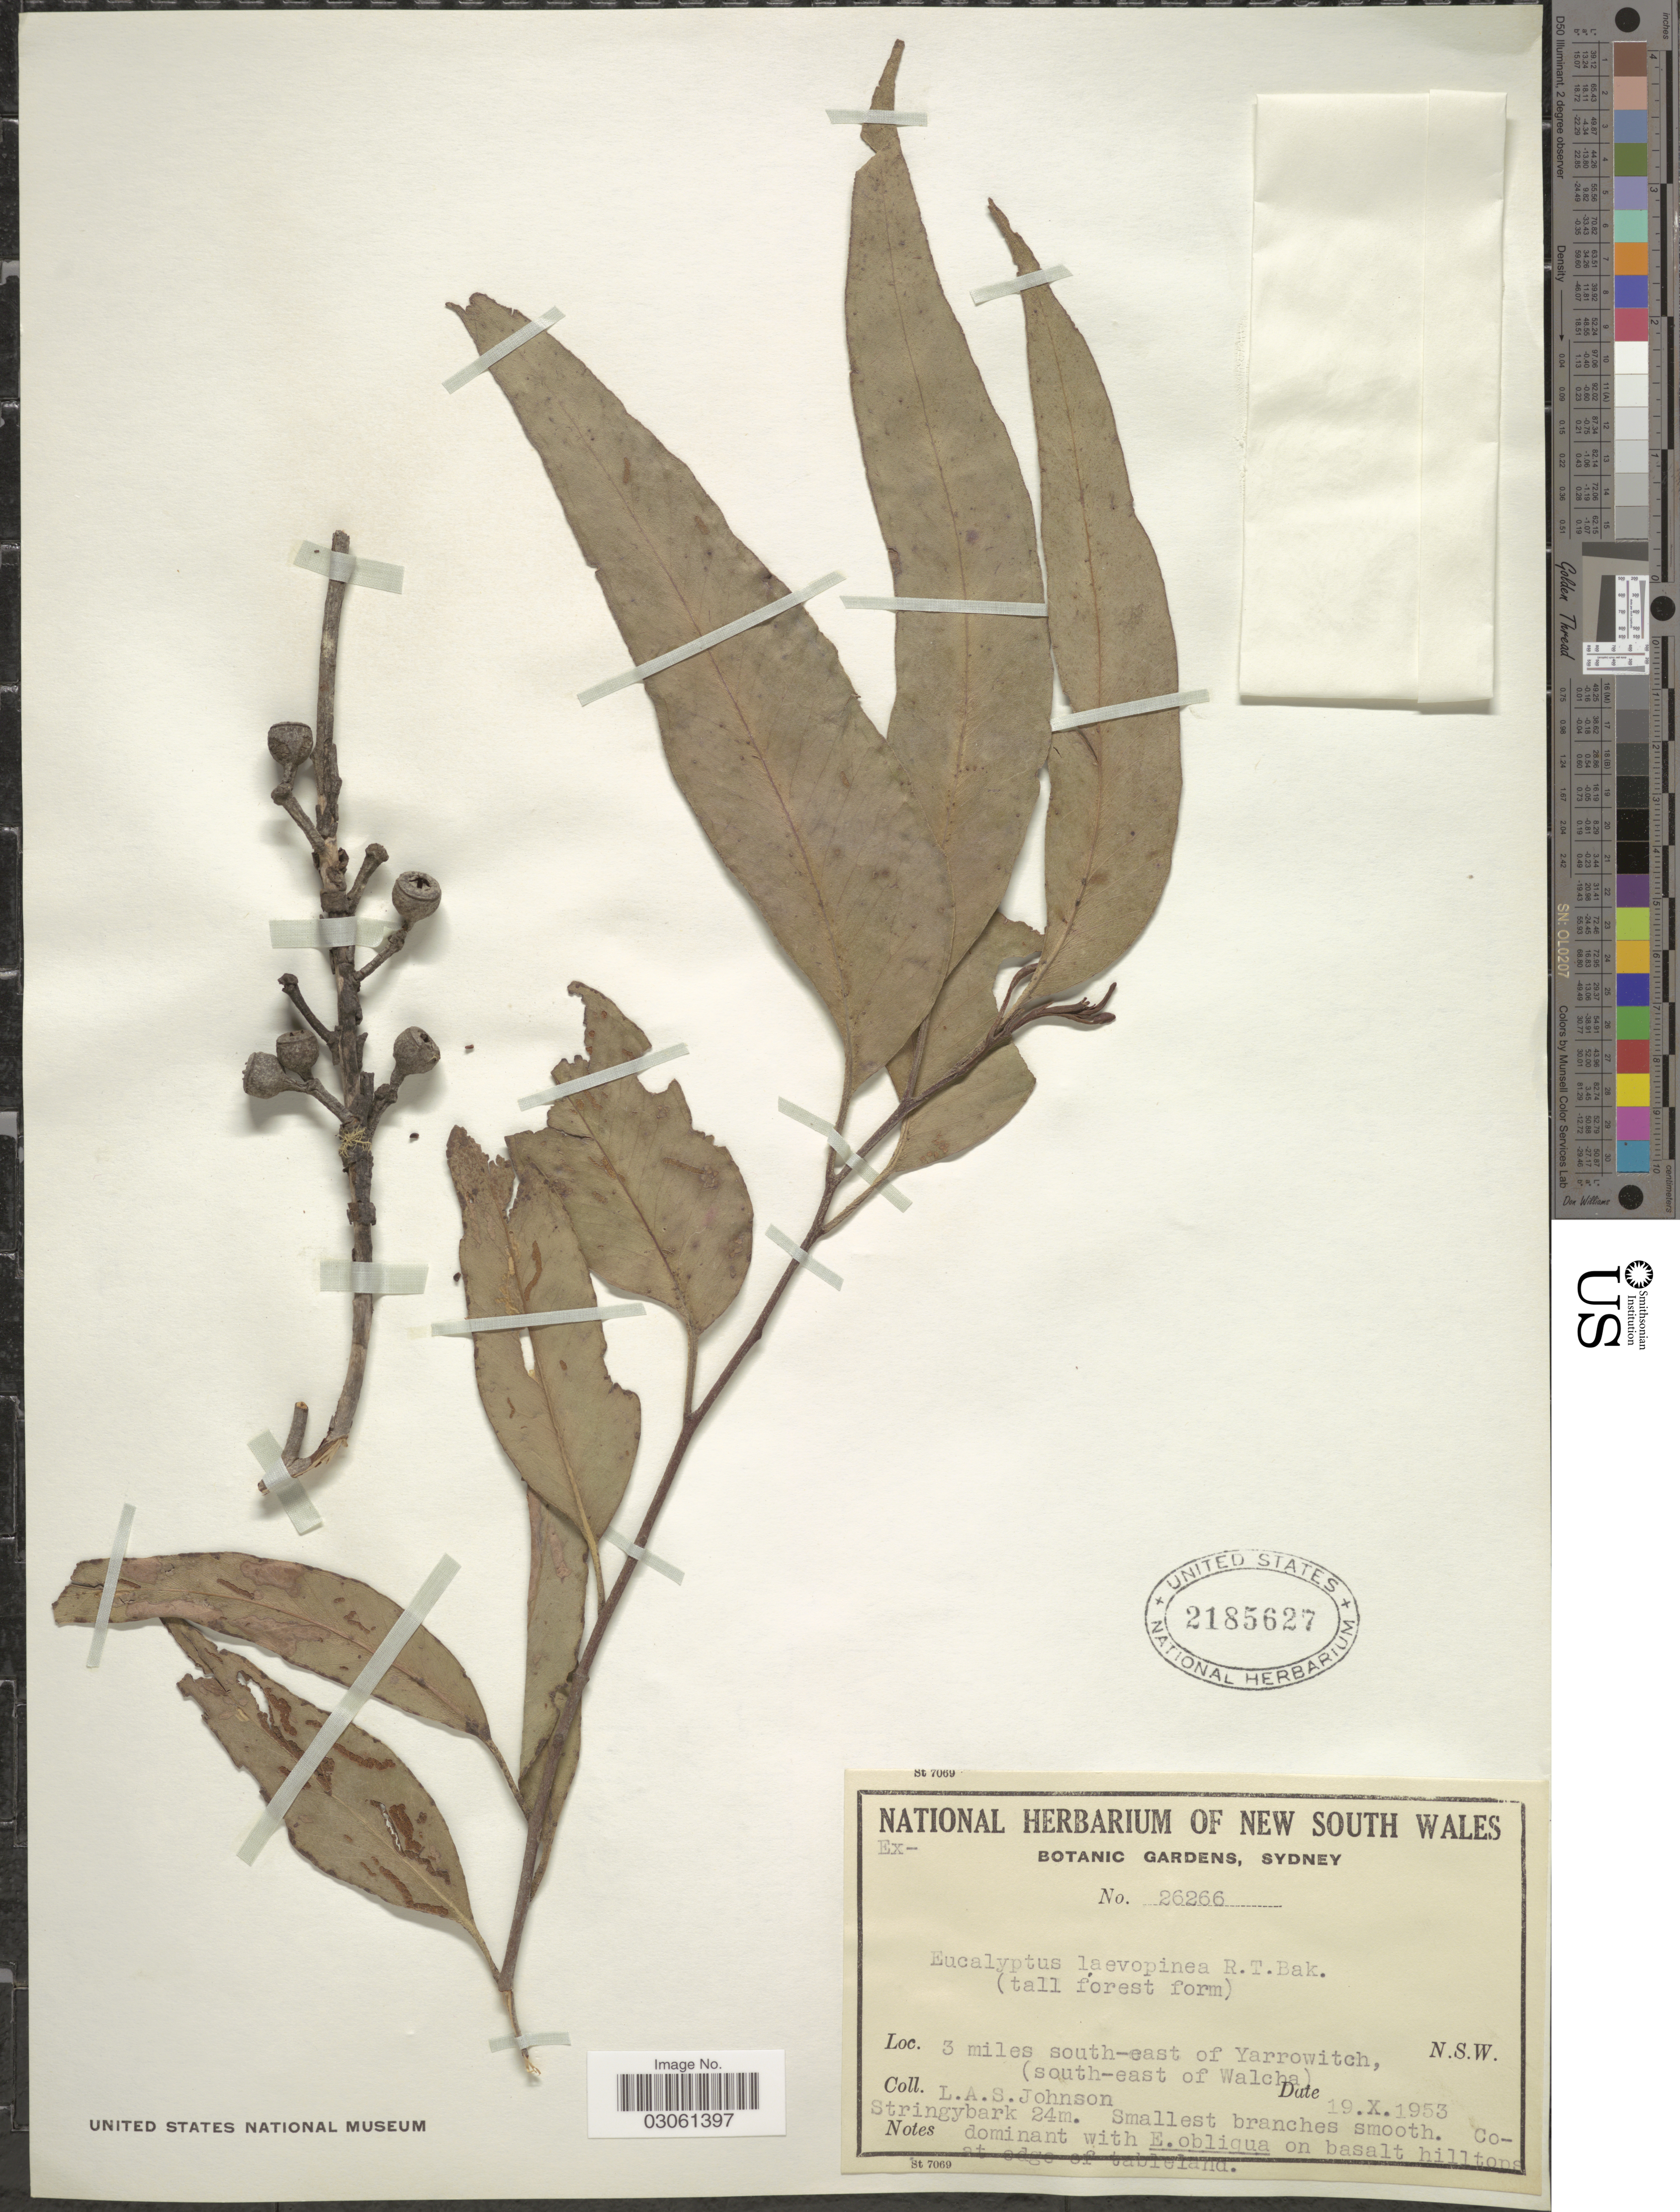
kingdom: Plantae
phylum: Tracheophyta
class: Magnoliopsida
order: Myrtales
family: Myrtaceae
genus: Eucalyptus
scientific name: Eucalyptus laevopinea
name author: F. Muell. ex R.T. Baker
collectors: L. A. S. Johnson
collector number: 26266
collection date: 1953-10-19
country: Australia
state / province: New South Wales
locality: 3 miles south-east of Yarrowitch, (south-east of Walcha).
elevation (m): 24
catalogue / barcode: US 2185627